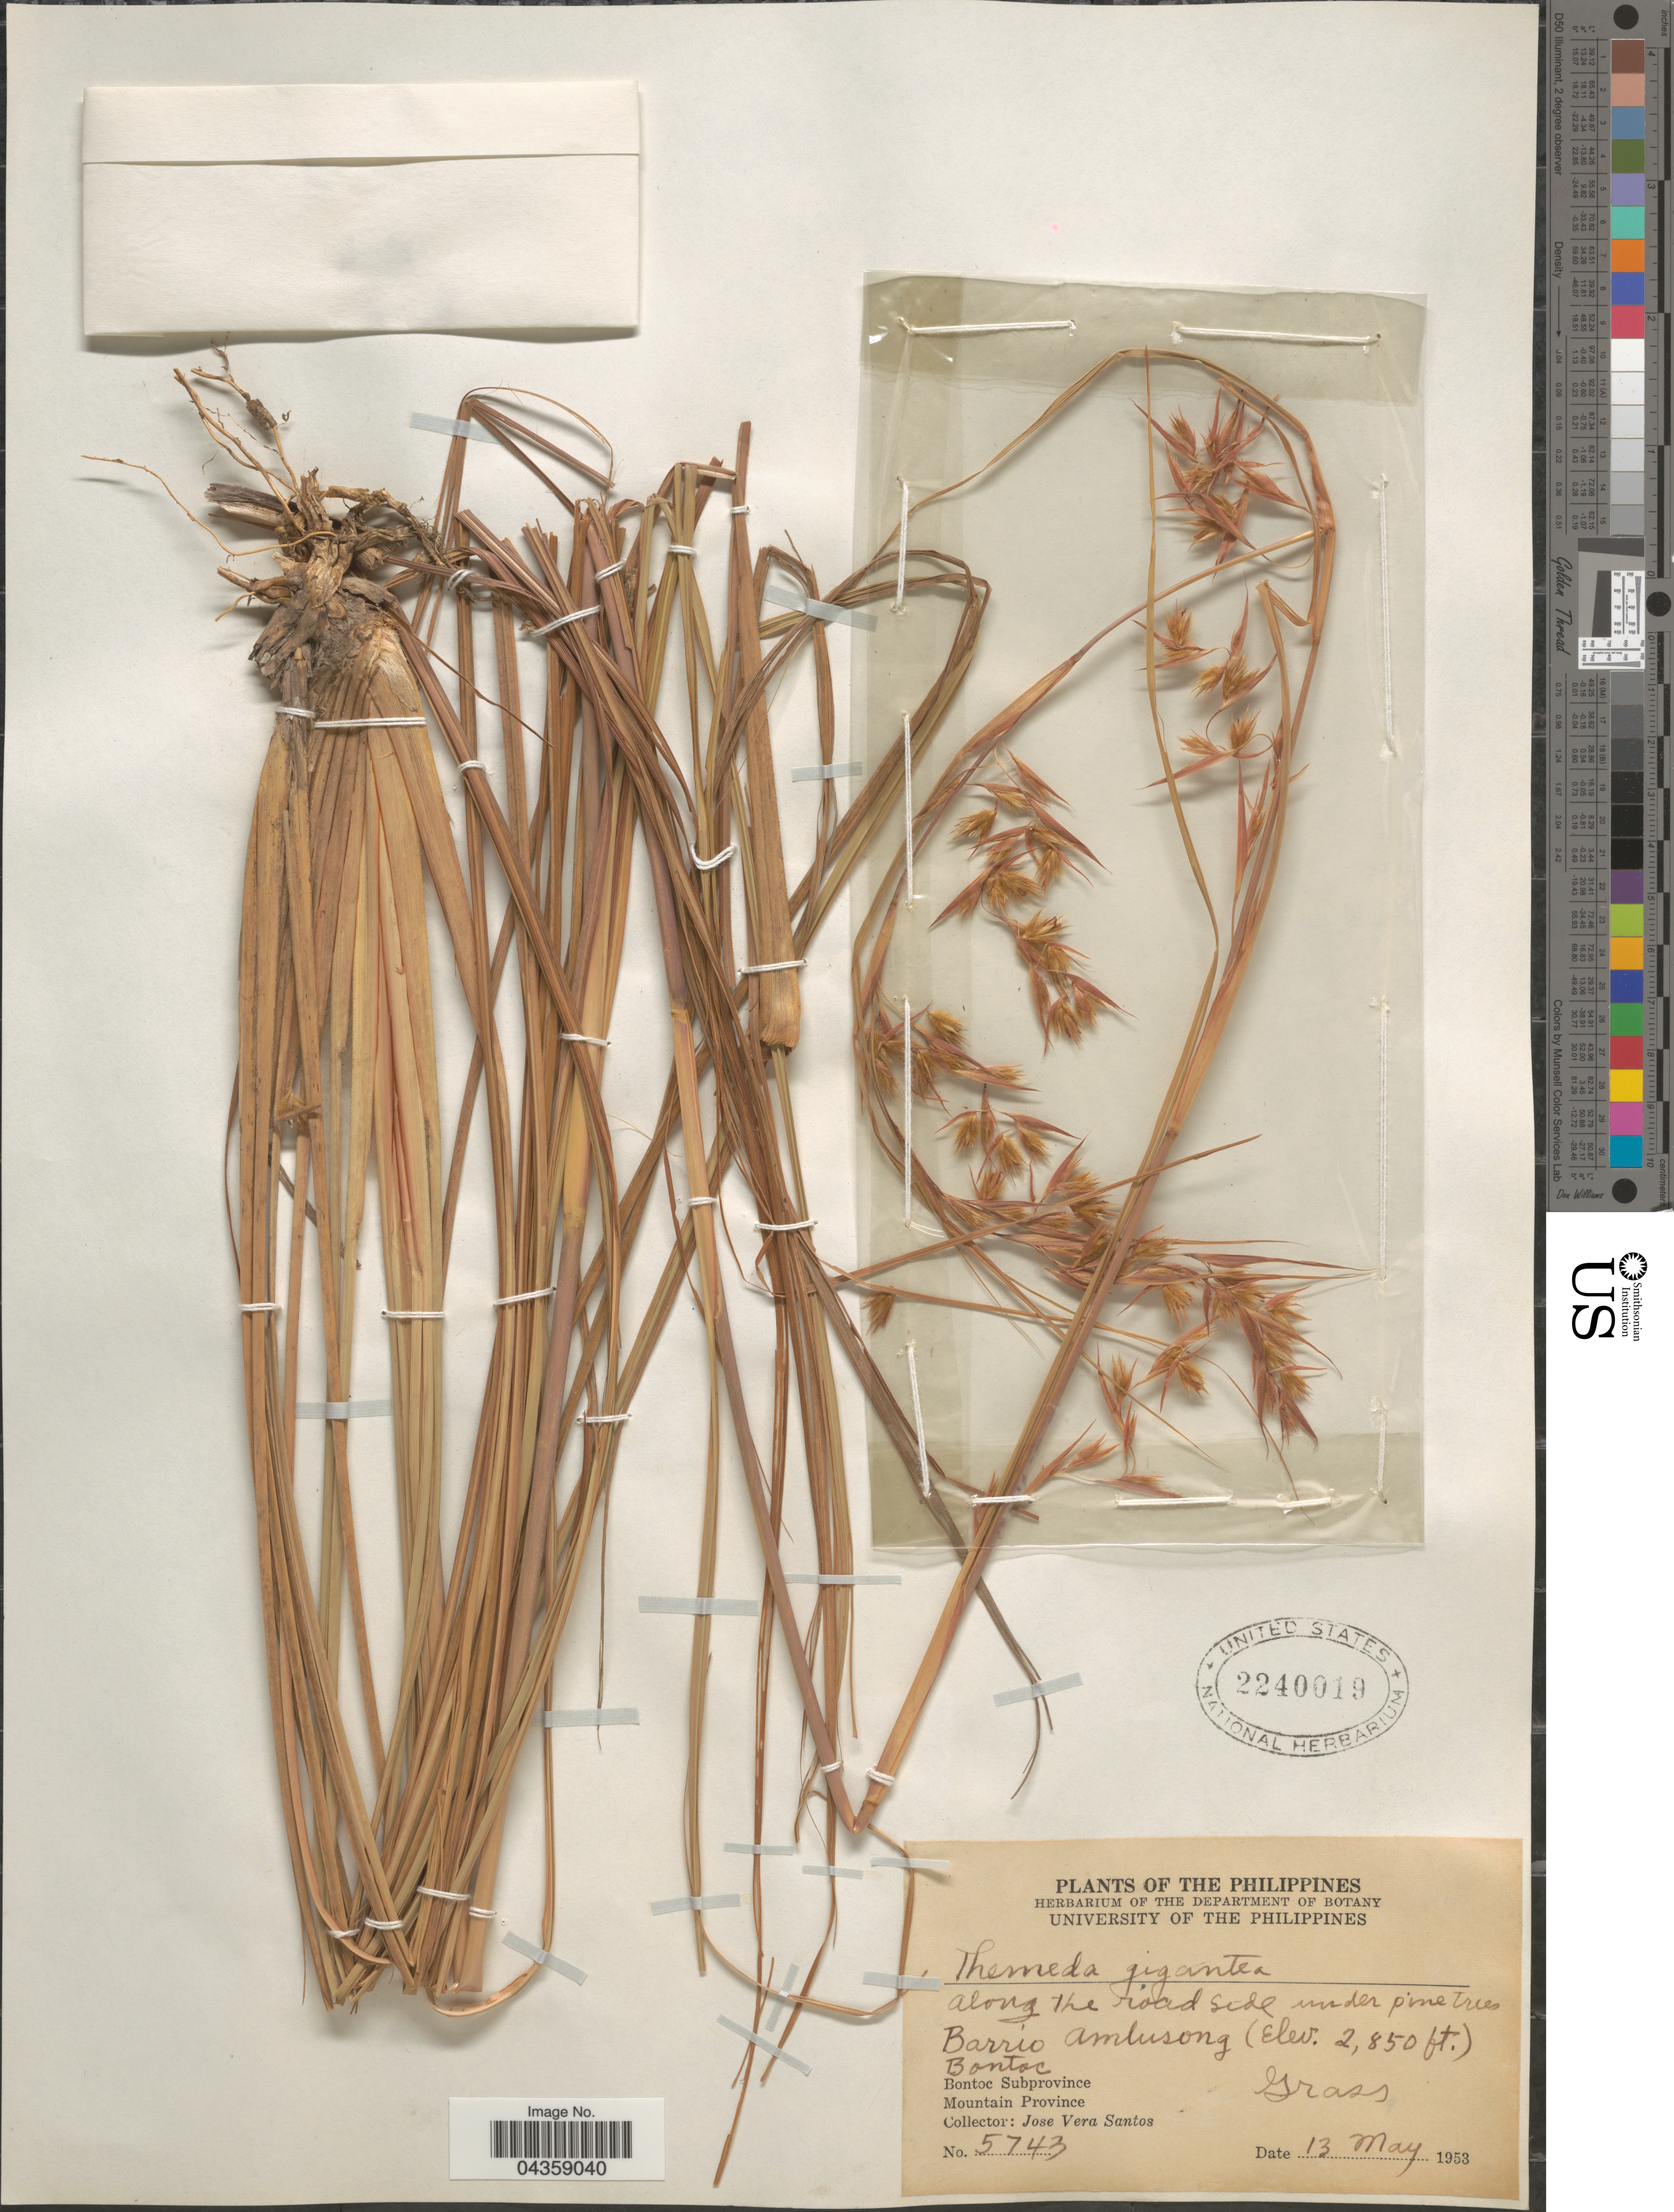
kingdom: Plantae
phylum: Tracheophyta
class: Liliopsida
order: Poales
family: Poaceae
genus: Themeda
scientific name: Themeda gigantea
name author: Hack.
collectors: J. V. Santos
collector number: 5743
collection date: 1953-05-13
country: Philippines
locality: Barrio Amlusong. Bontoc. Bontoc Subprovince. Mountain Province.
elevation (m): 869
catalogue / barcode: US 2240019